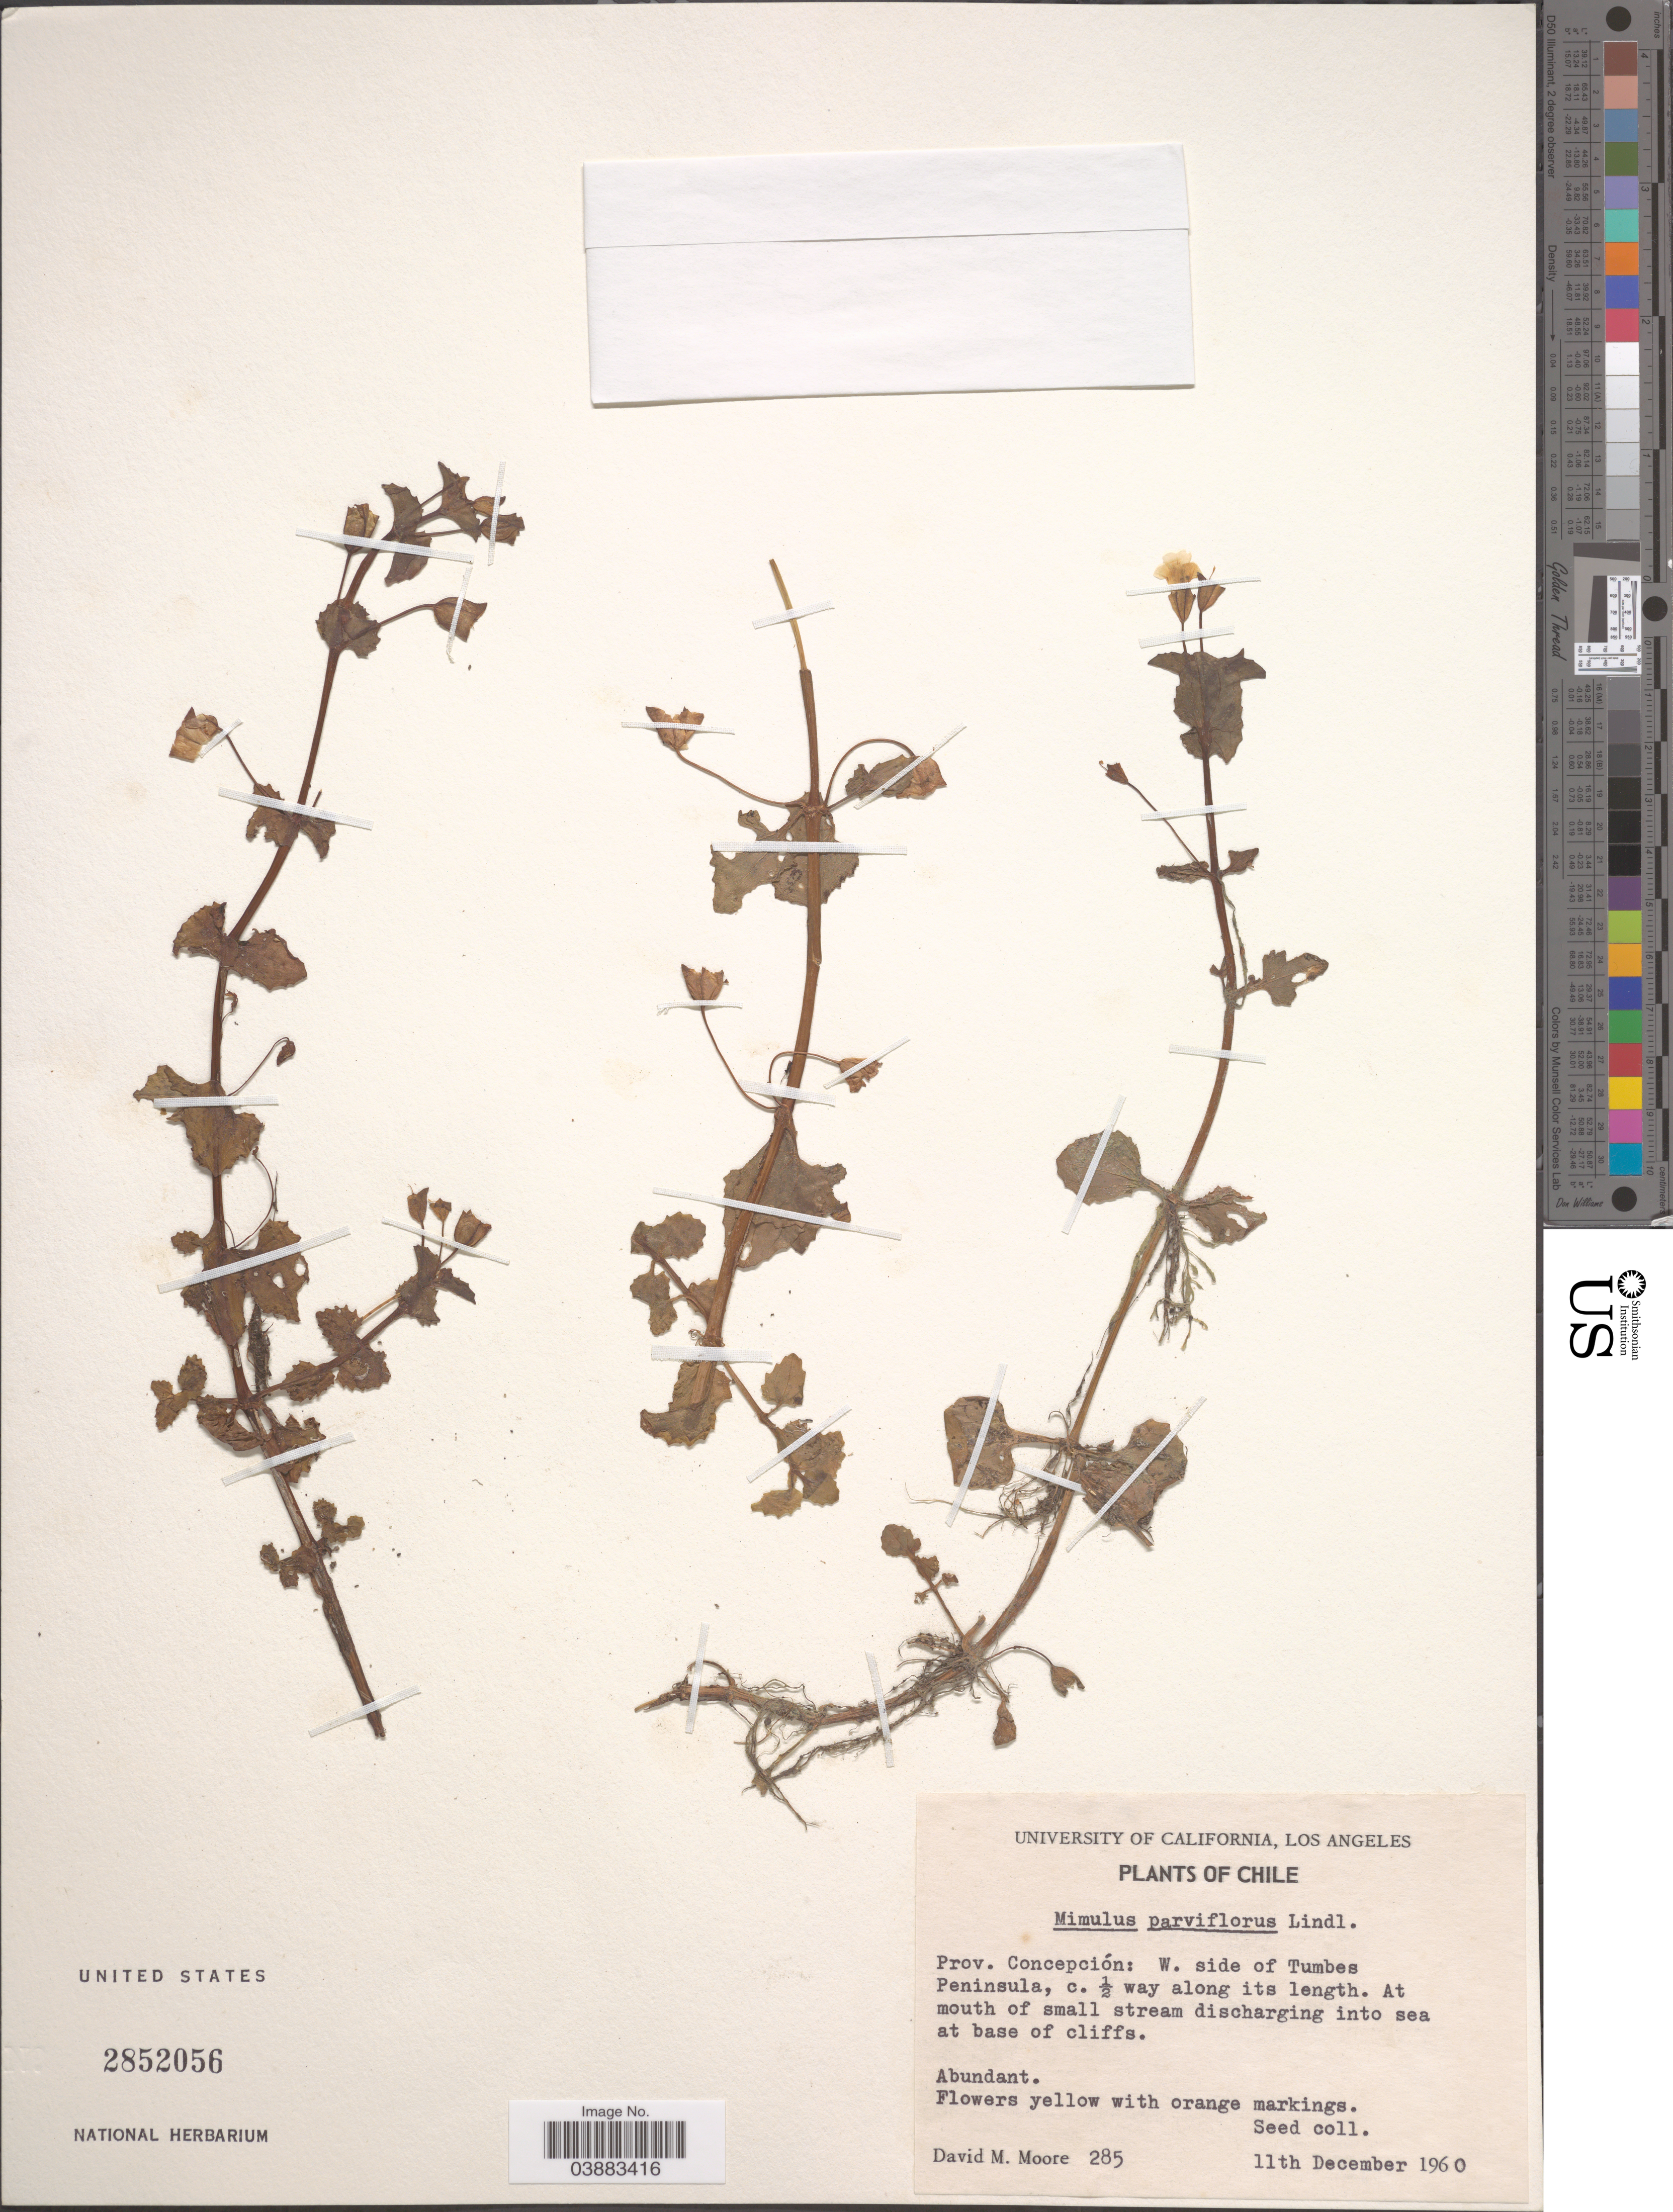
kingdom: Plantae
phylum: Tracheophyta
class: Magnoliopsida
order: Lamiales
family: Phrymaceae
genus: Mimulus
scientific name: Mimulus glabratus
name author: Kunth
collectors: D. Moore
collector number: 285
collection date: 1960-12-11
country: Chile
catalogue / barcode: US 2852056